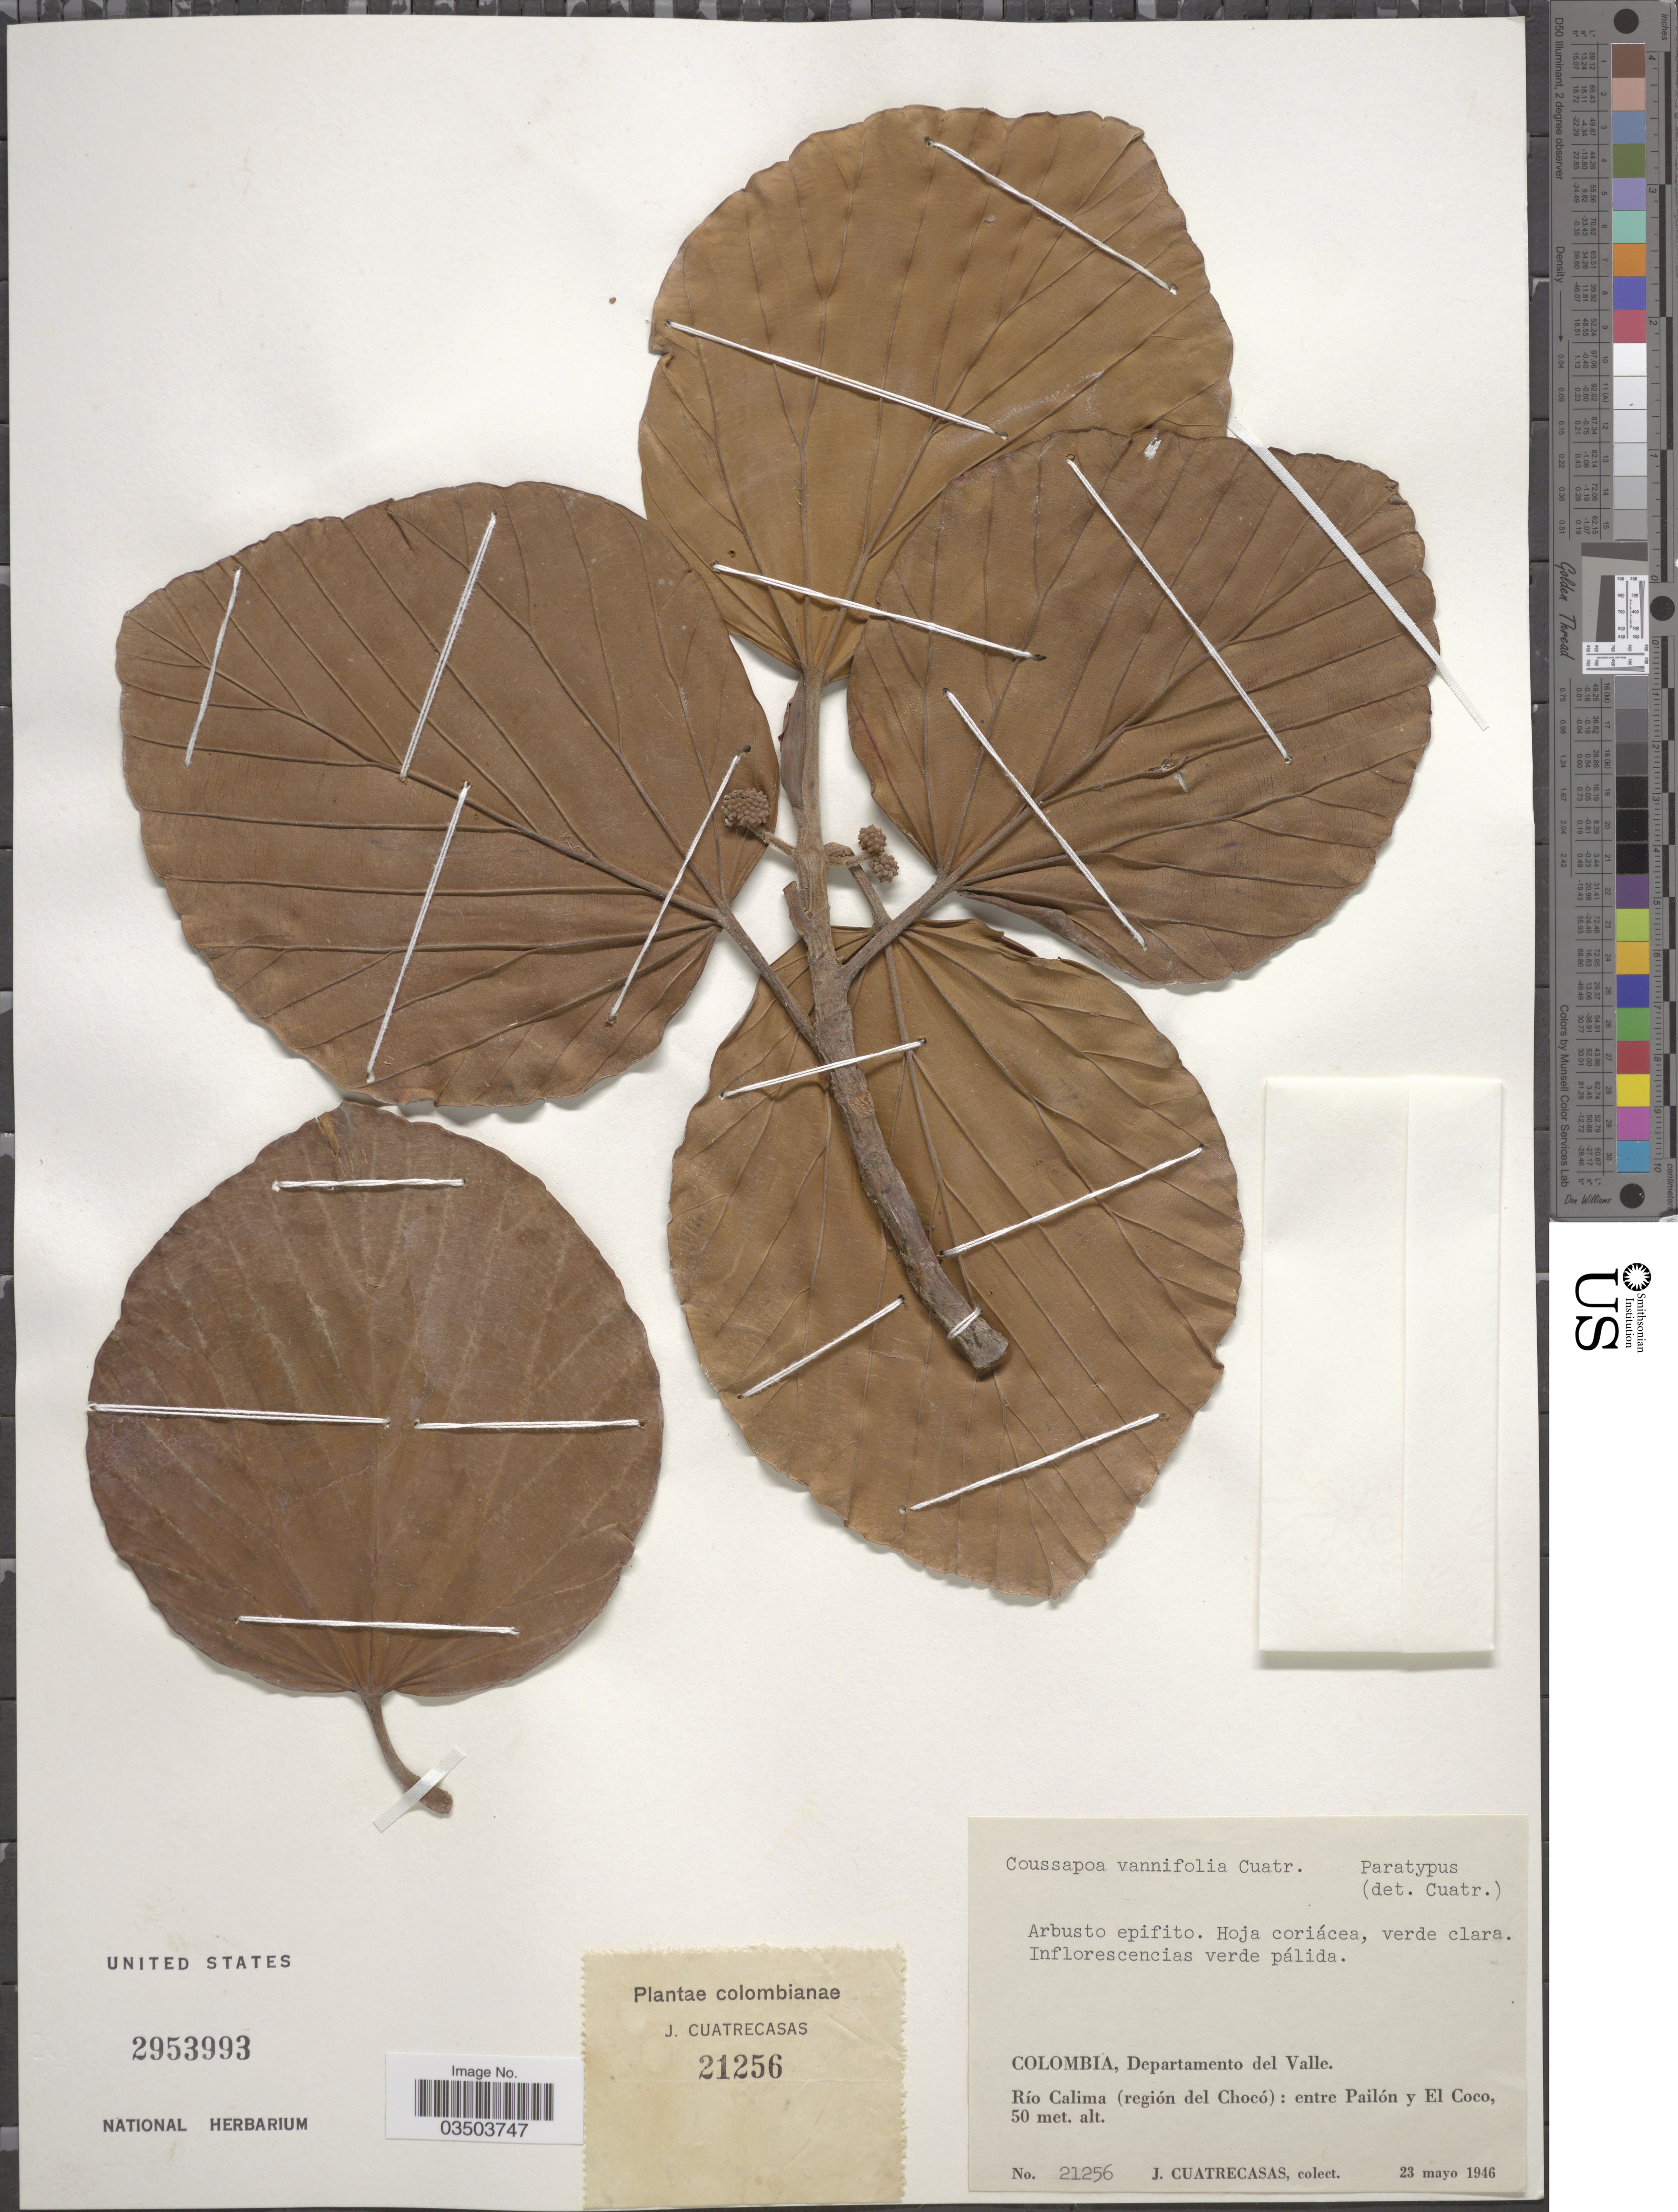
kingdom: Plantae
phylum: Tracheophyta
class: Magnoliopsida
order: Rosales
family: Urticaceae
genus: Coussapoa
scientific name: Coussapoa vannifolia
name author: Cuatrec.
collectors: J. Cuatrecasas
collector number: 21256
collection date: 1946-05-23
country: Colombia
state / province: Valle del Cauca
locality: Departamento del Valle. Río Calima (región del Chocó): entre Pailón y El Coco.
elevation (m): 50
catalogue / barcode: US 2953993